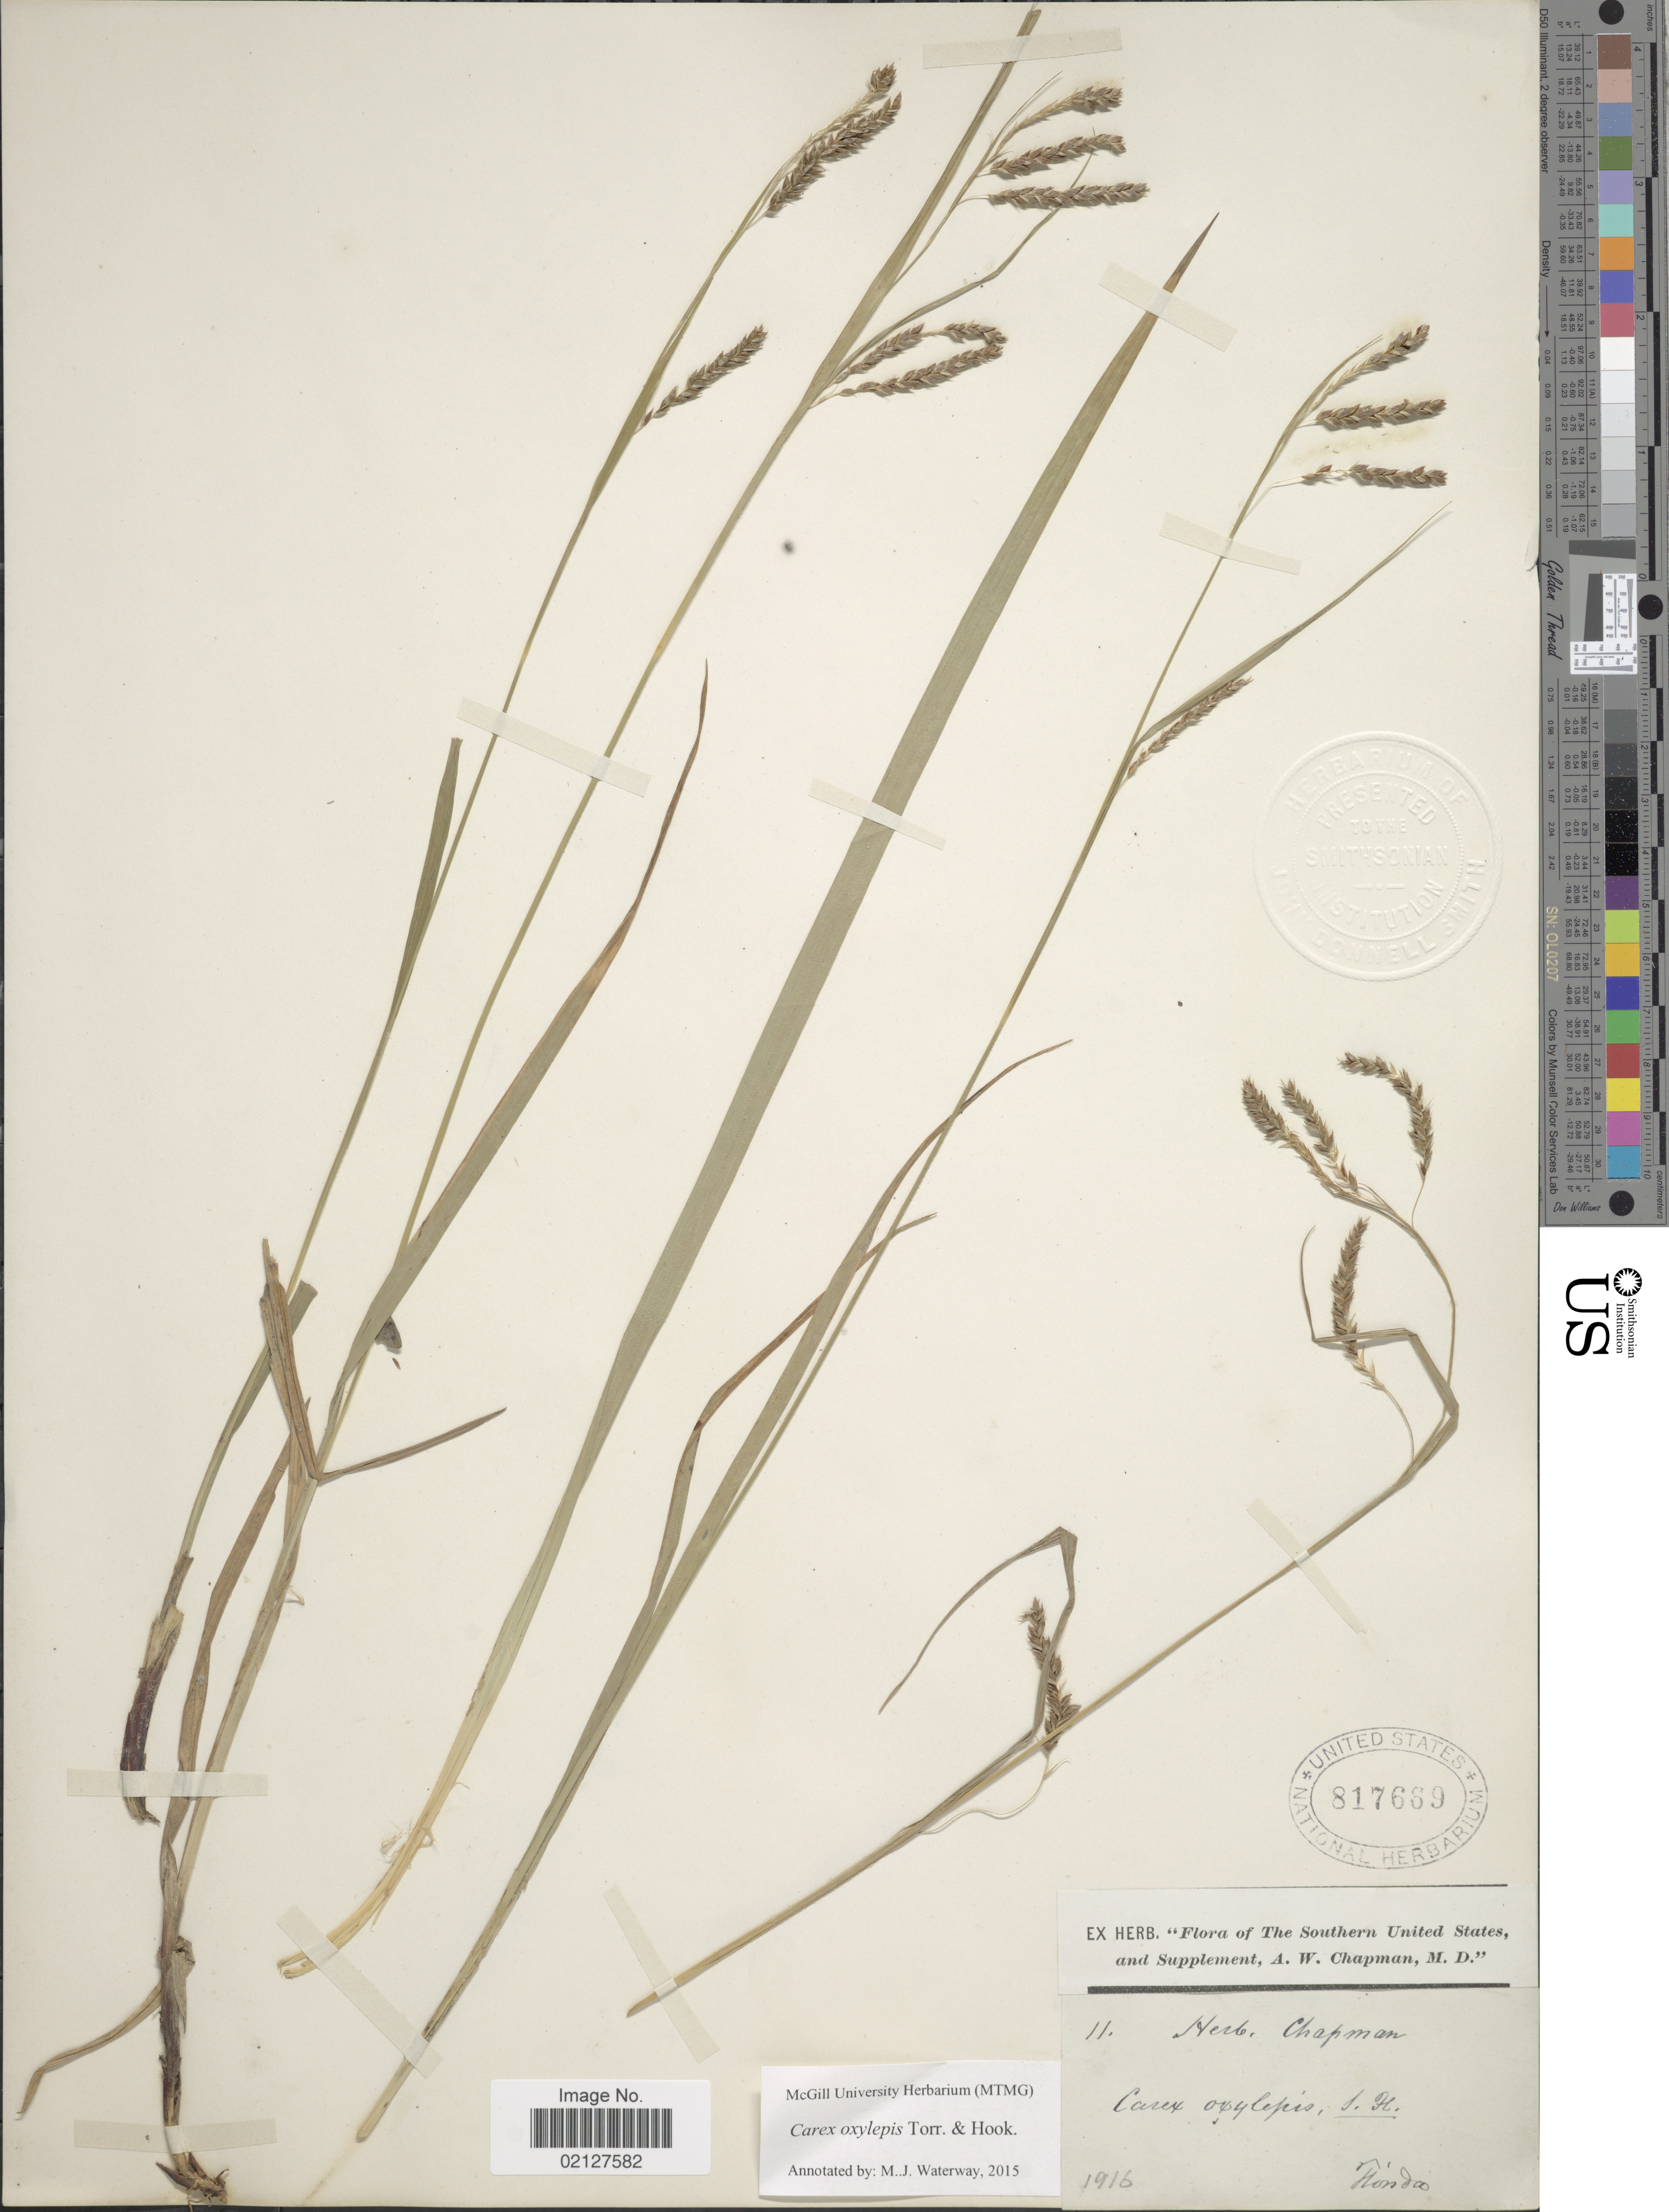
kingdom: Plantae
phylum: Tracheophyta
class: Liliopsida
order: Poales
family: Cyperaceae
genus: Carex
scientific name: Carex oxylepis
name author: Torr. & Hook.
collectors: ex herb. A.W. Chapman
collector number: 11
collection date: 1916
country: United States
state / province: Florida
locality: Southern United States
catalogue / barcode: US 817669